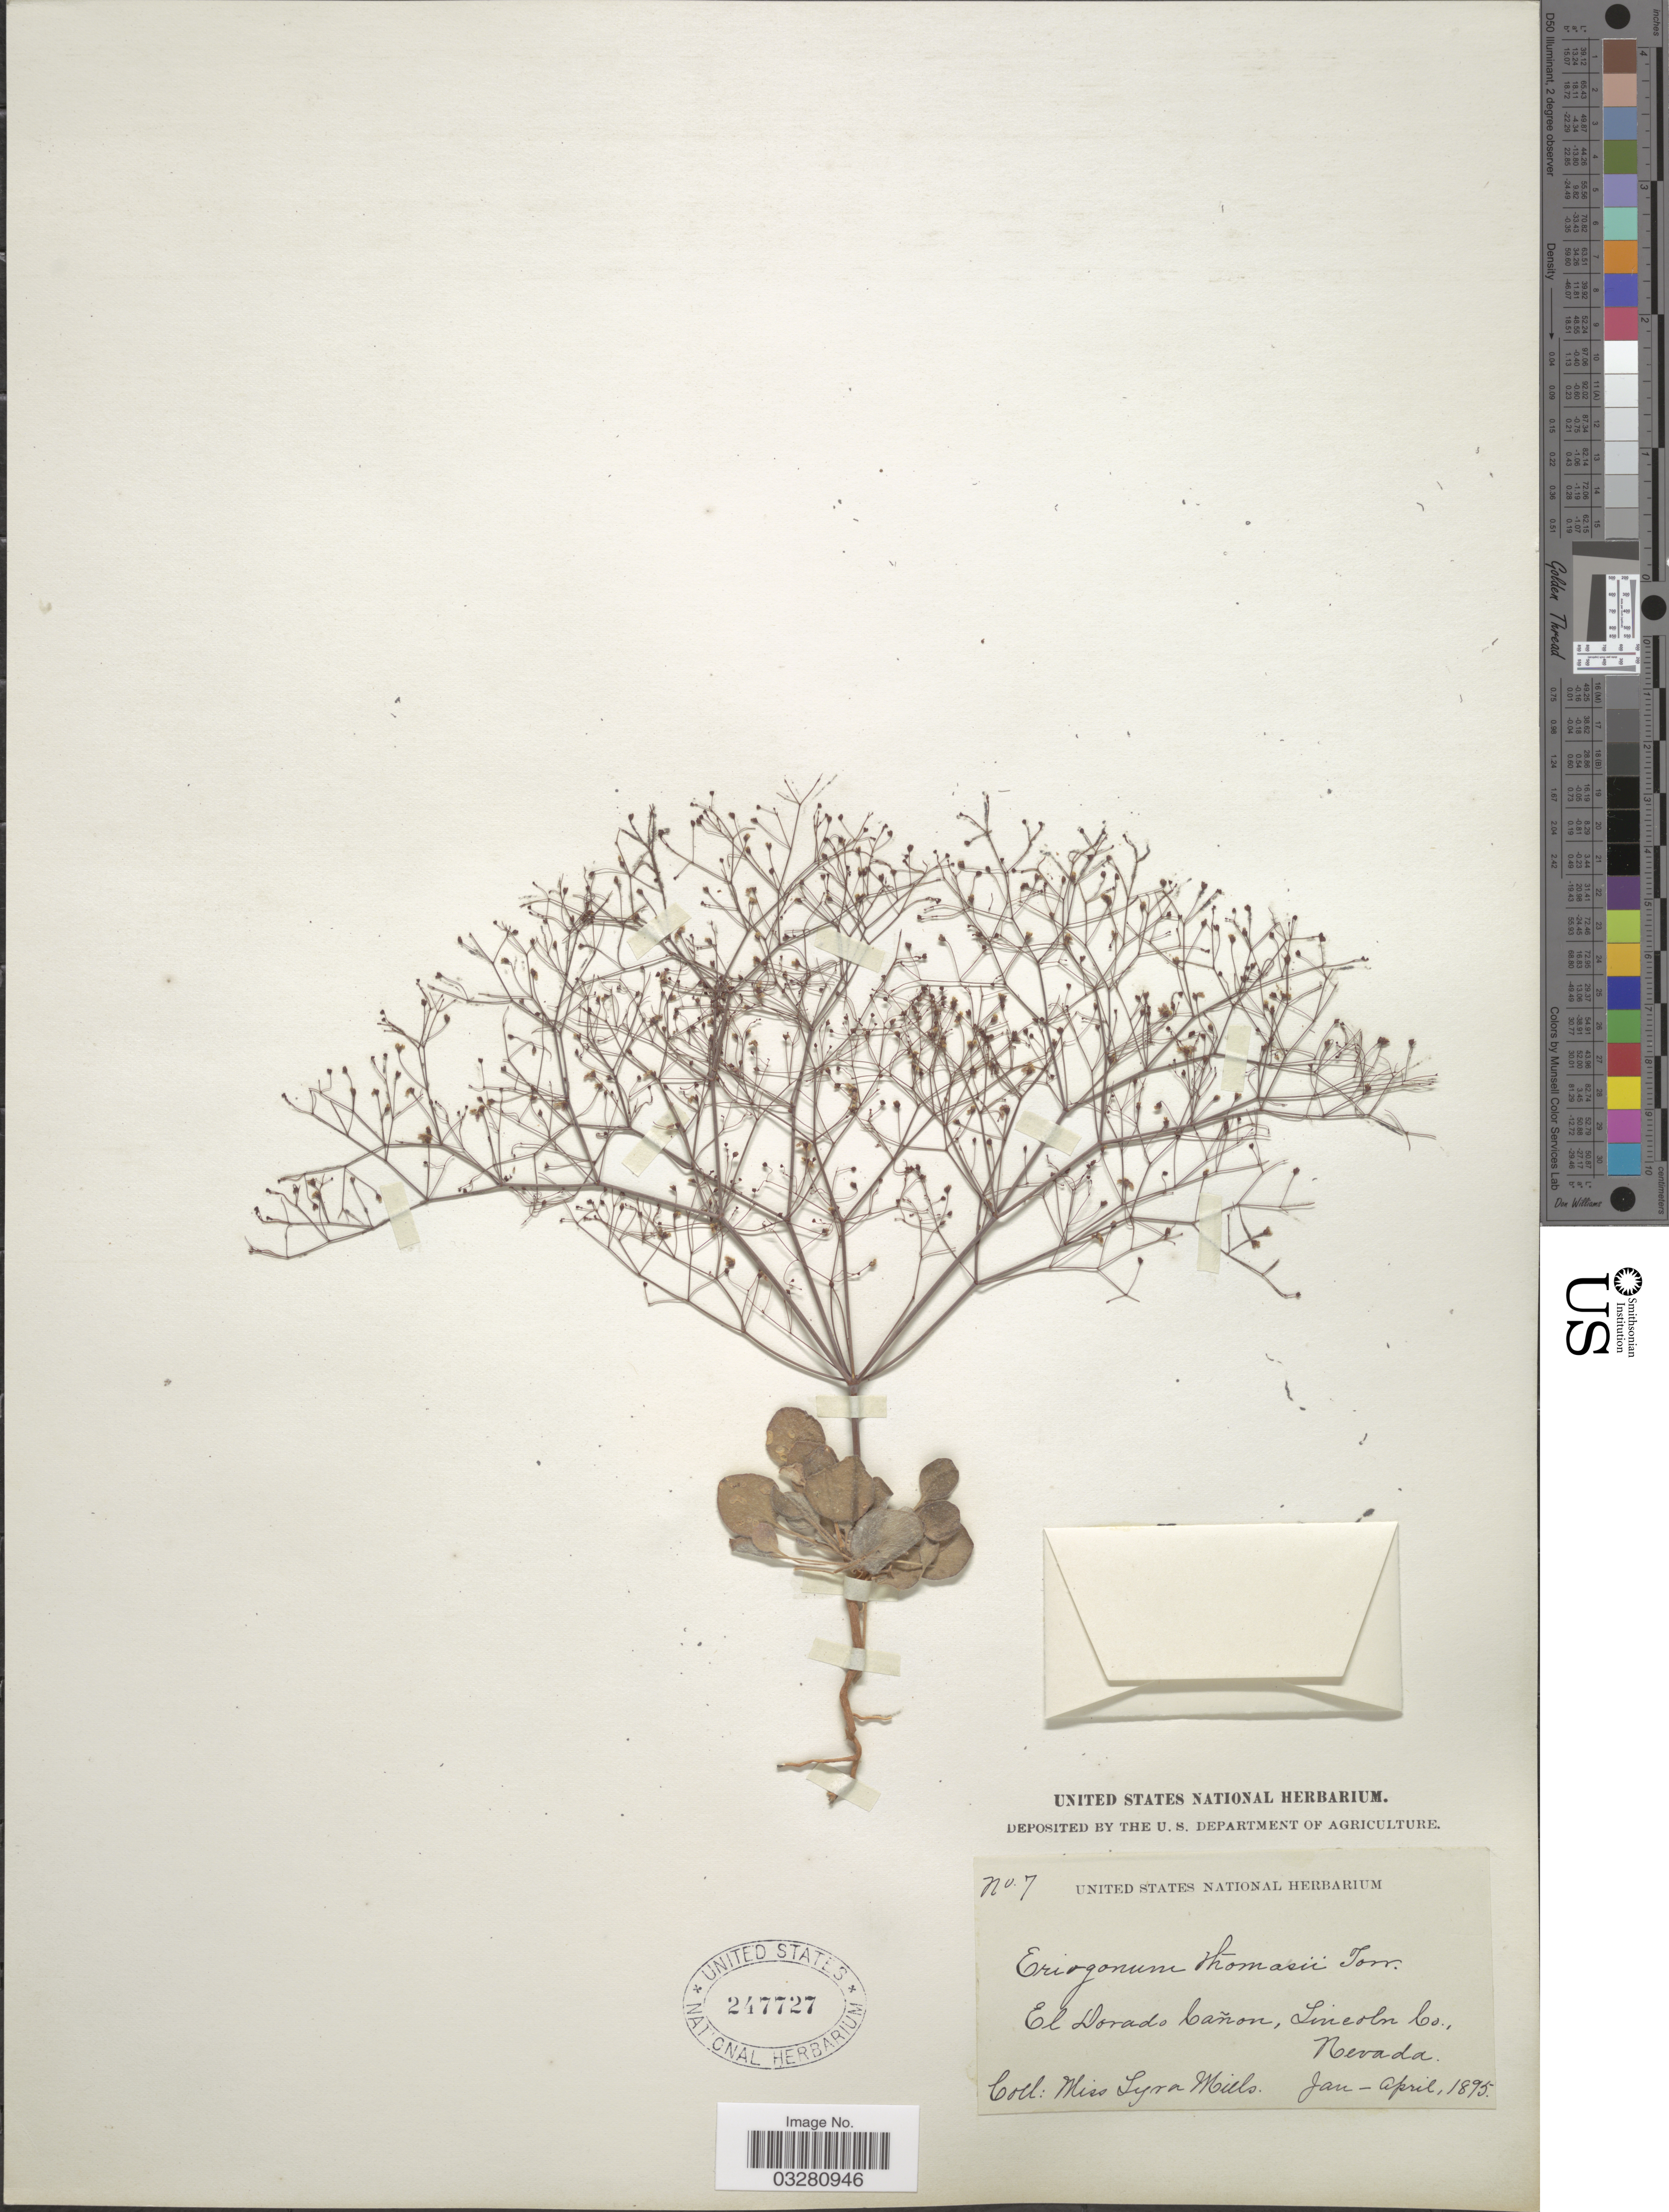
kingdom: Plantae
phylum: Tracheophyta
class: Magnoliopsida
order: Caryophyllales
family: Polygonaceae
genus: Eriogonum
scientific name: Eriogonum thomasii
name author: Torr.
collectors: L. Mills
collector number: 7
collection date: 1895-01/1895-04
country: United States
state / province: Nevada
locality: El Dorado Cañon, Lincoln Co.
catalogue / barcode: US 247727